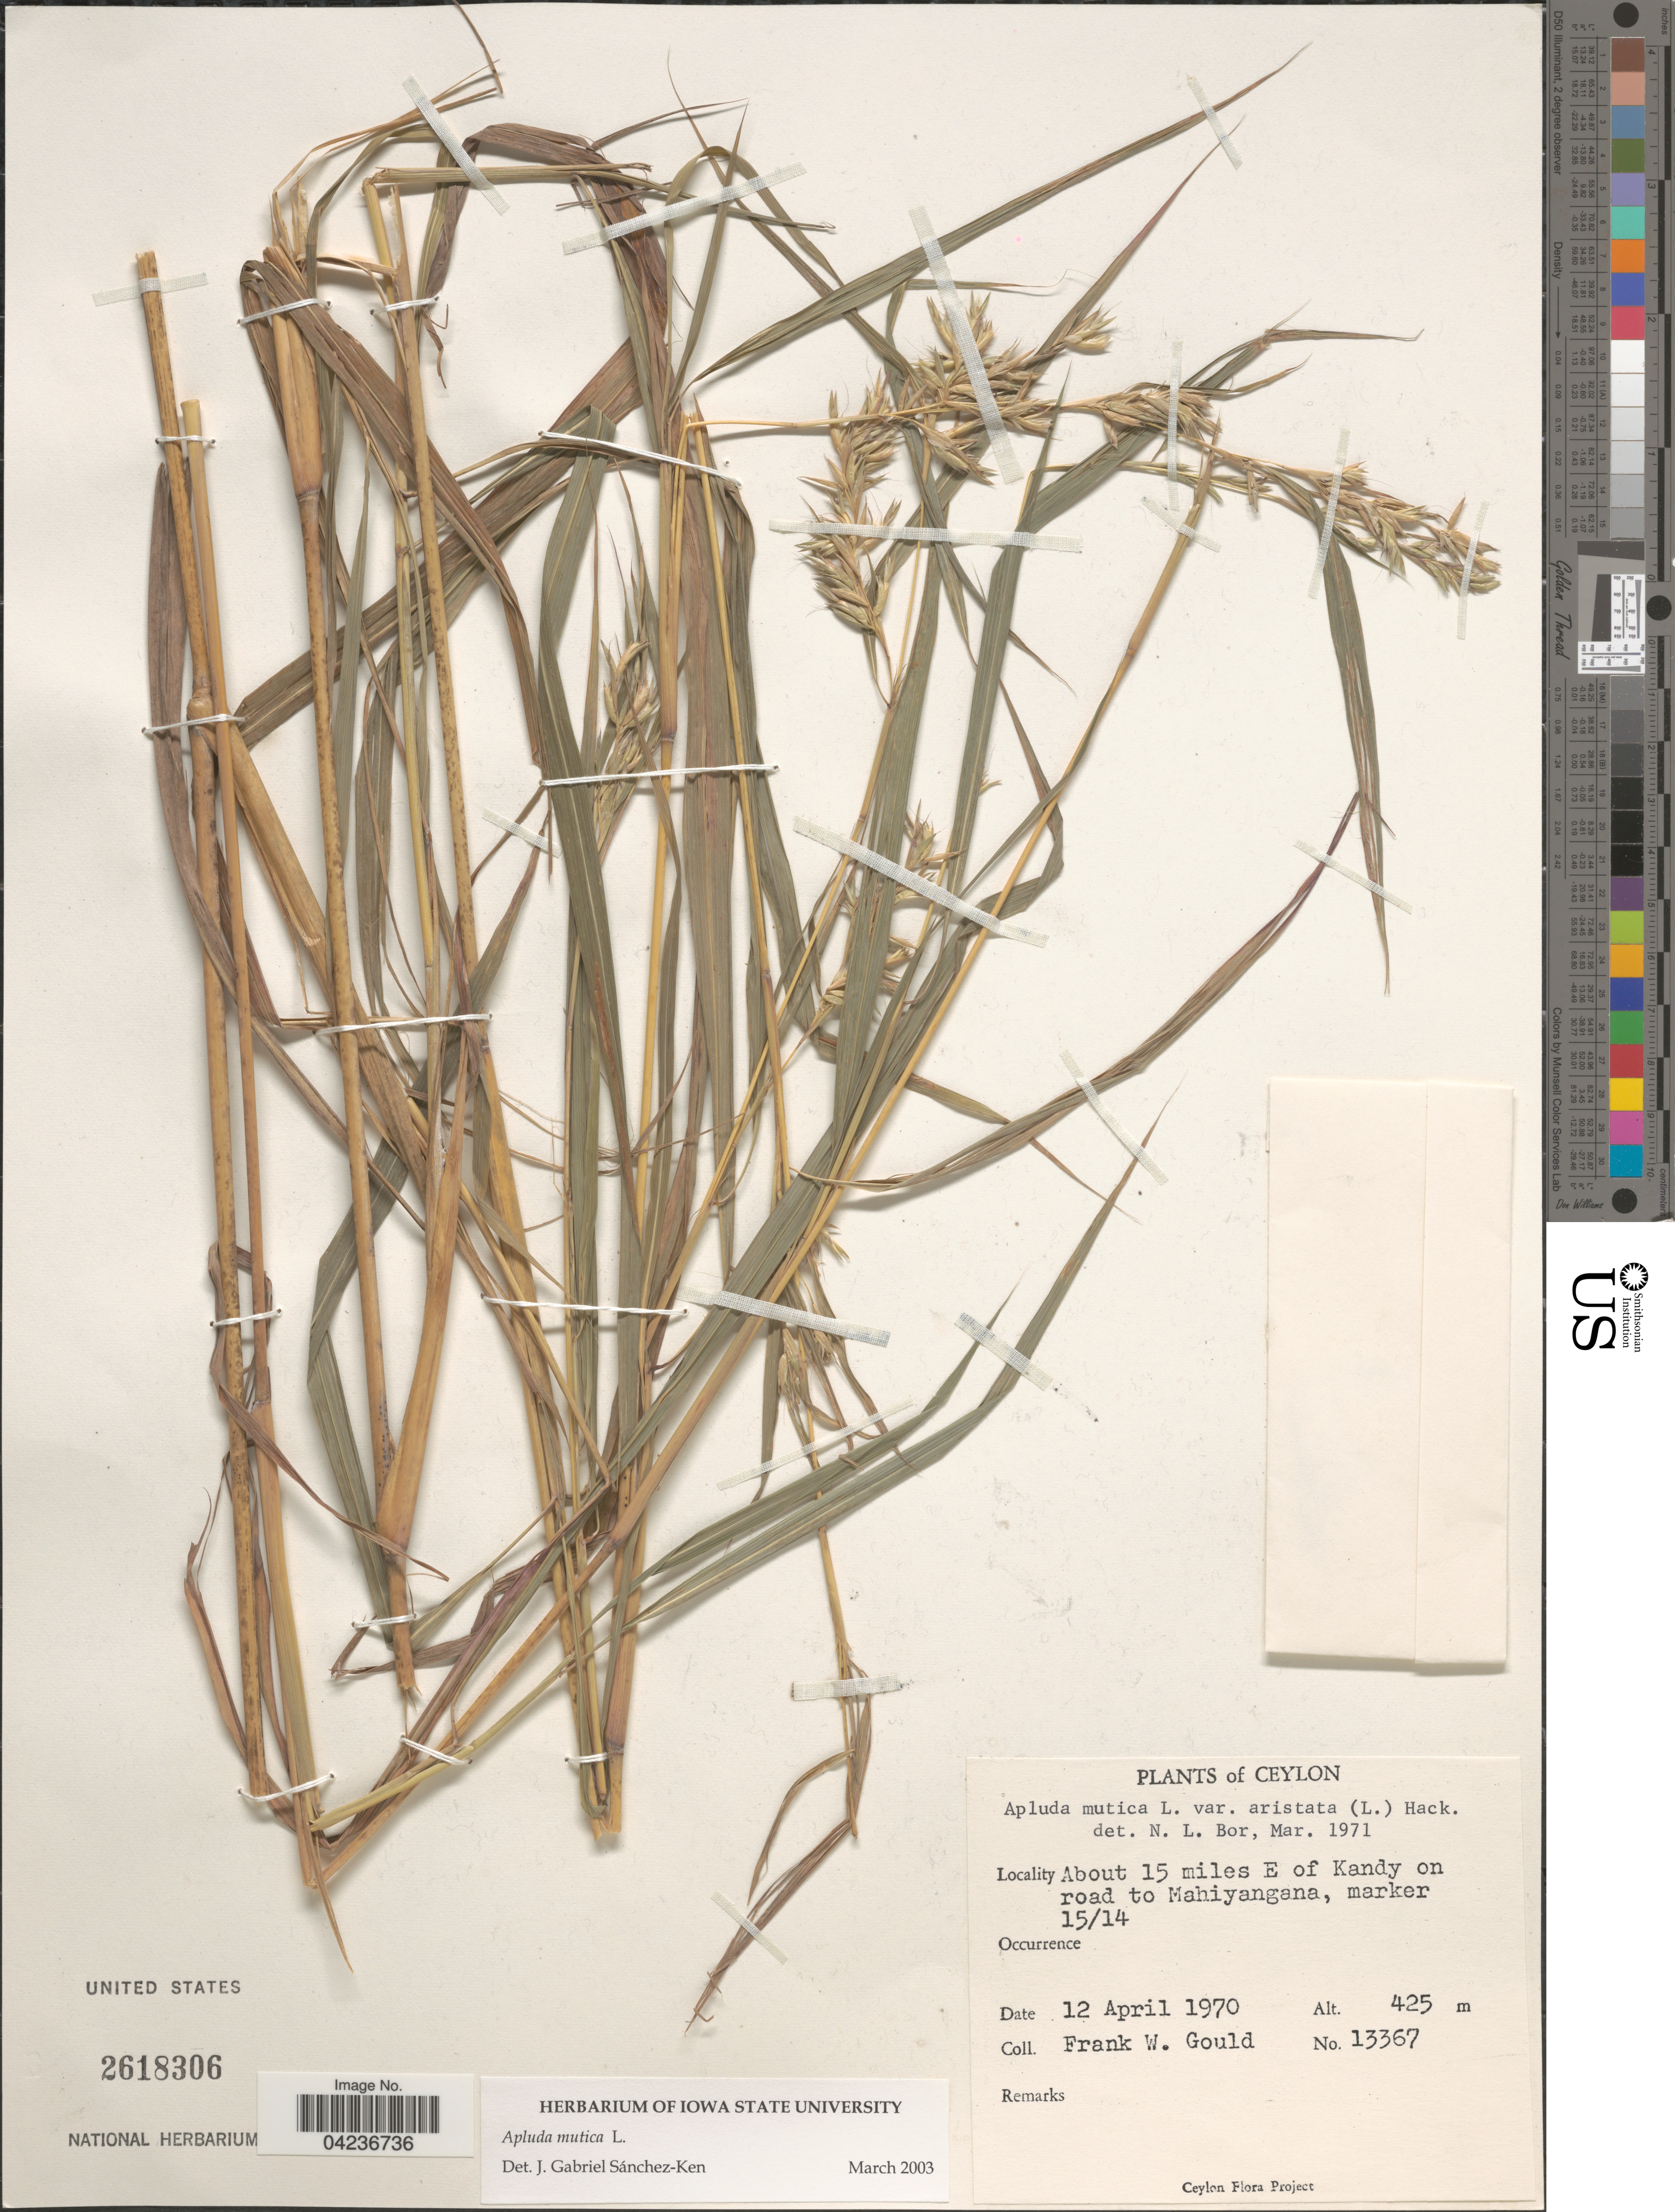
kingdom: Plantae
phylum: Tracheophyta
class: Liliopsida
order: Poales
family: Poaceae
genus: Apluda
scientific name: Apluda mutica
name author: L.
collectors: F. W. Gould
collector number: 13367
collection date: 1970-04-12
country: Sri Lanka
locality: Ceylon. About 15 miles E of Kandy on road to Mahiyangana, marker 15/14.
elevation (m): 425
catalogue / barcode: US 2618306